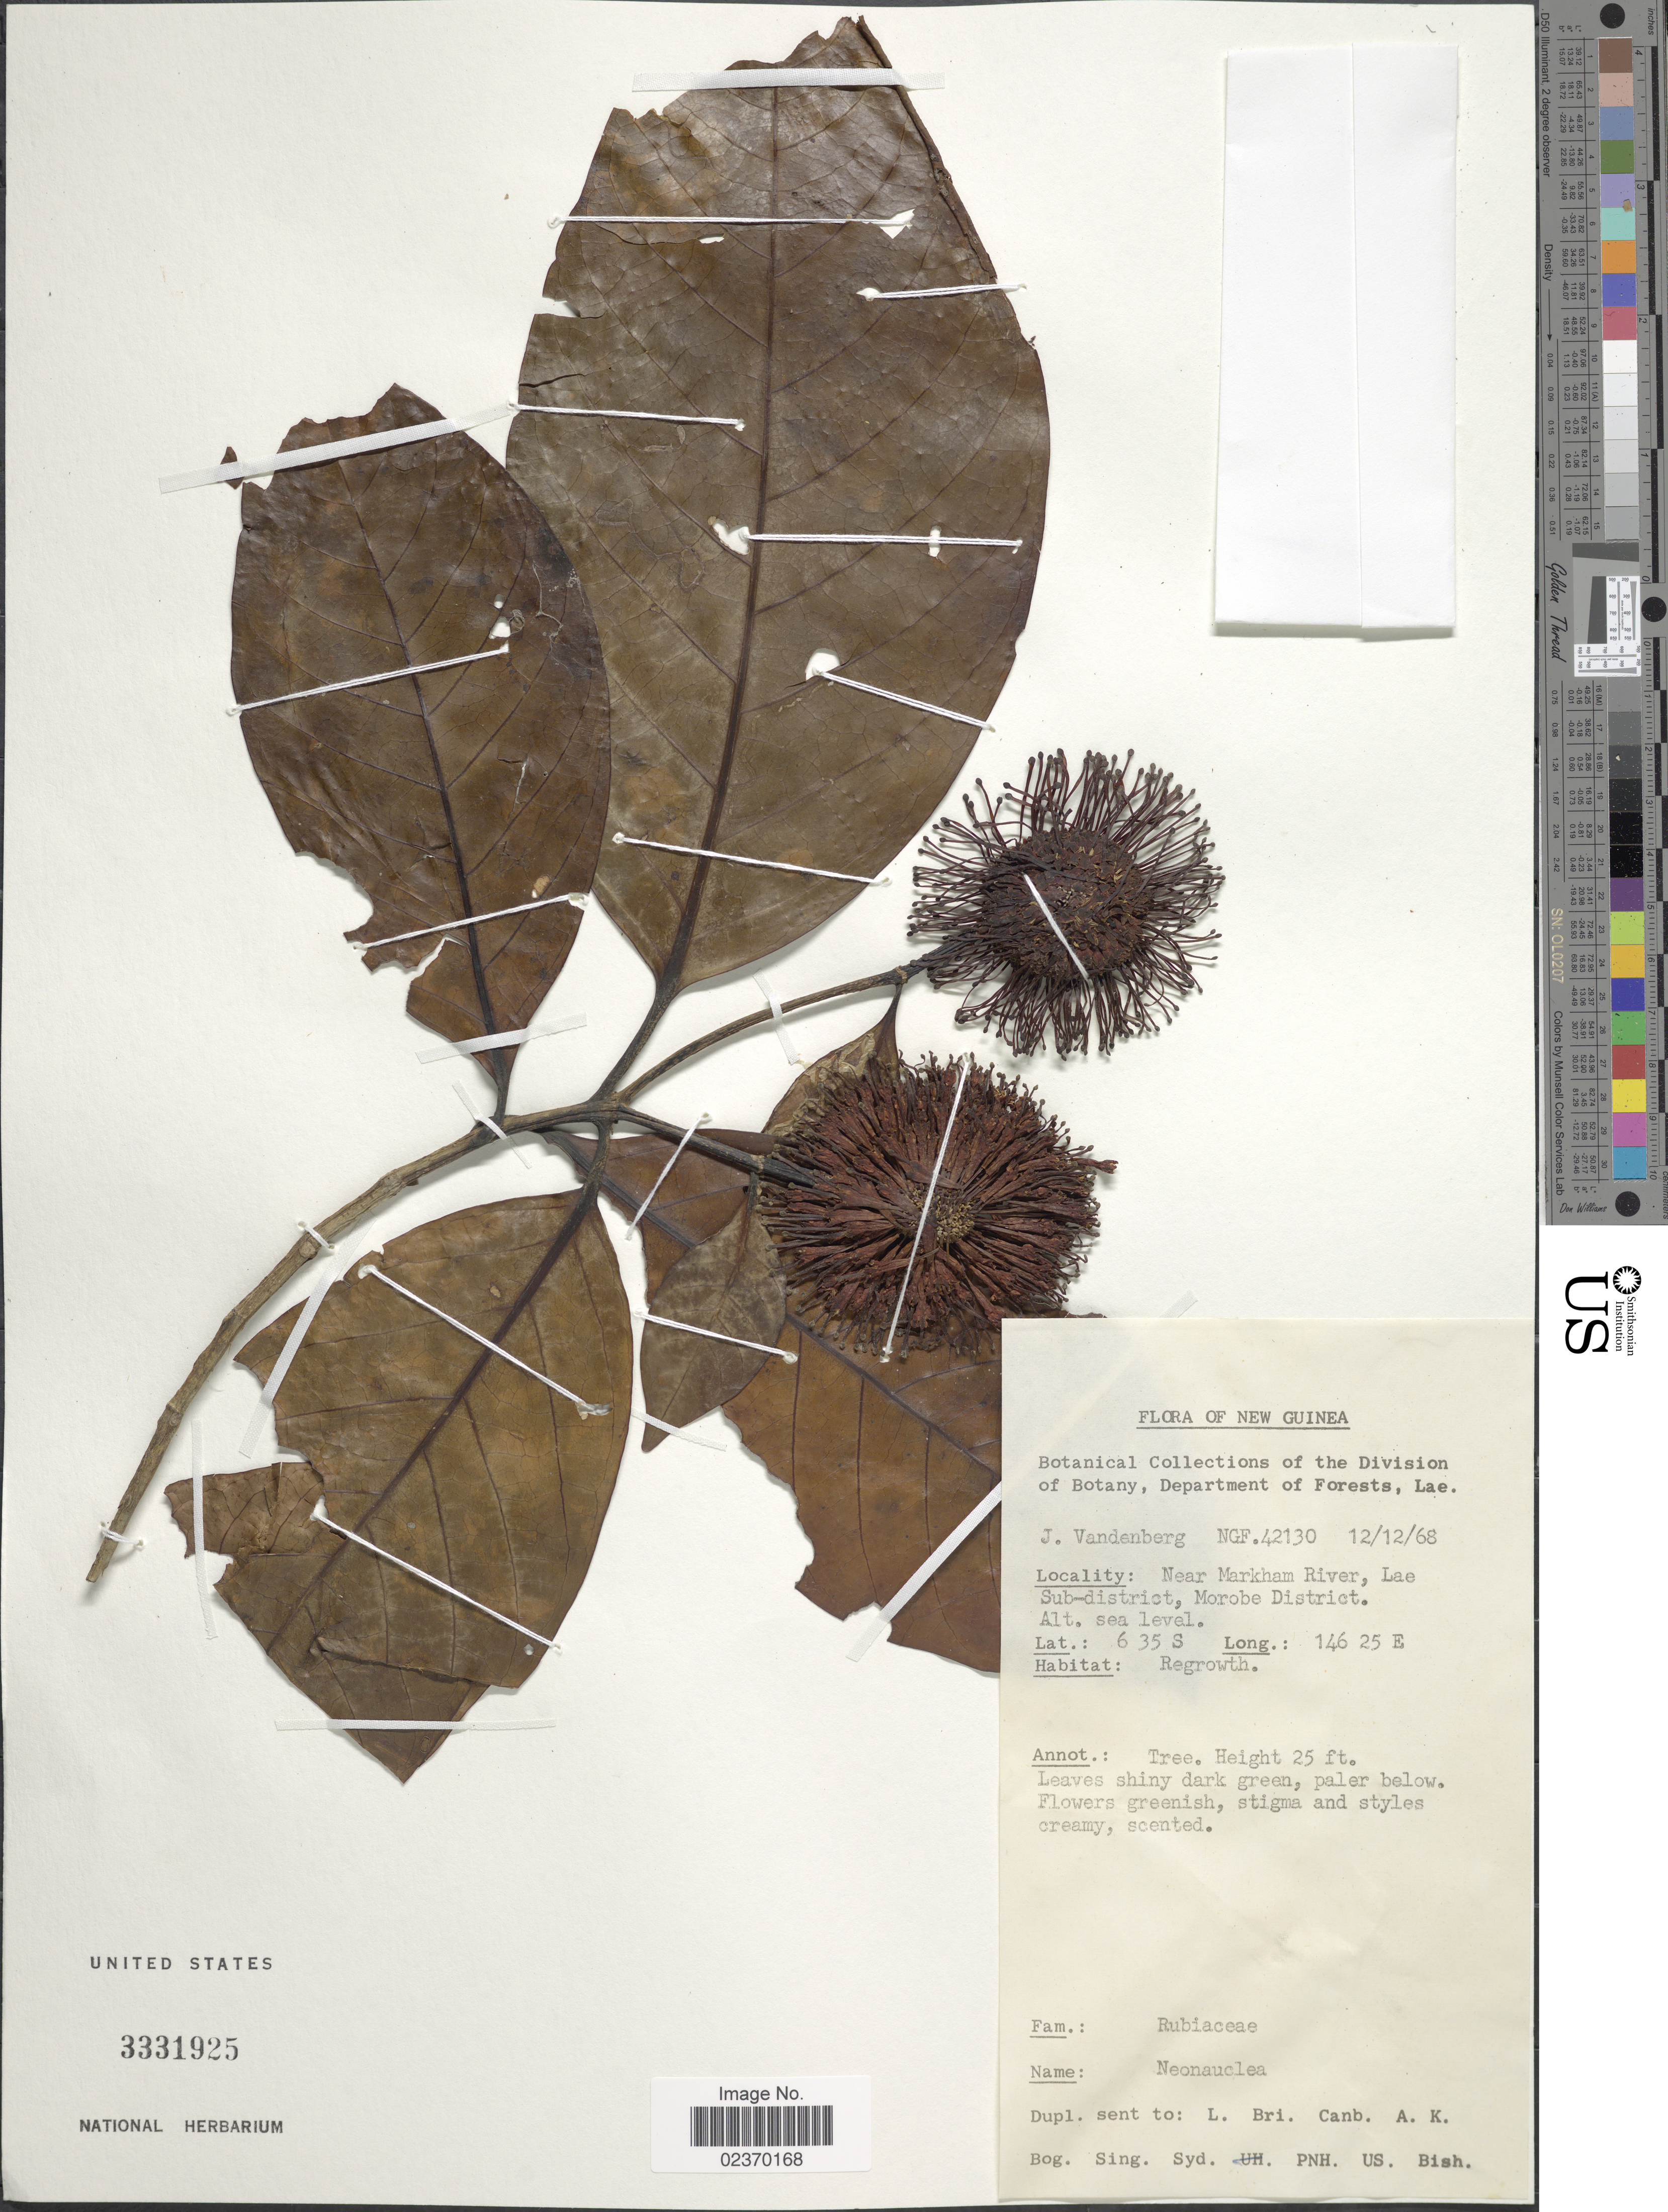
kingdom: Plantae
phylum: Tracheophyta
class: Magnoliopsida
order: Gentianales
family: Rubiaceae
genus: Neonauclea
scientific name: Neonauclea sp.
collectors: J. Vandenberg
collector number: NGF 42130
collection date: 1968-12-12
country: Papua New Guinea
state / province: Morobe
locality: New Guinea, Near Markham River, Lae Sub-district, Morobe District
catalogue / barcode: US 3331925